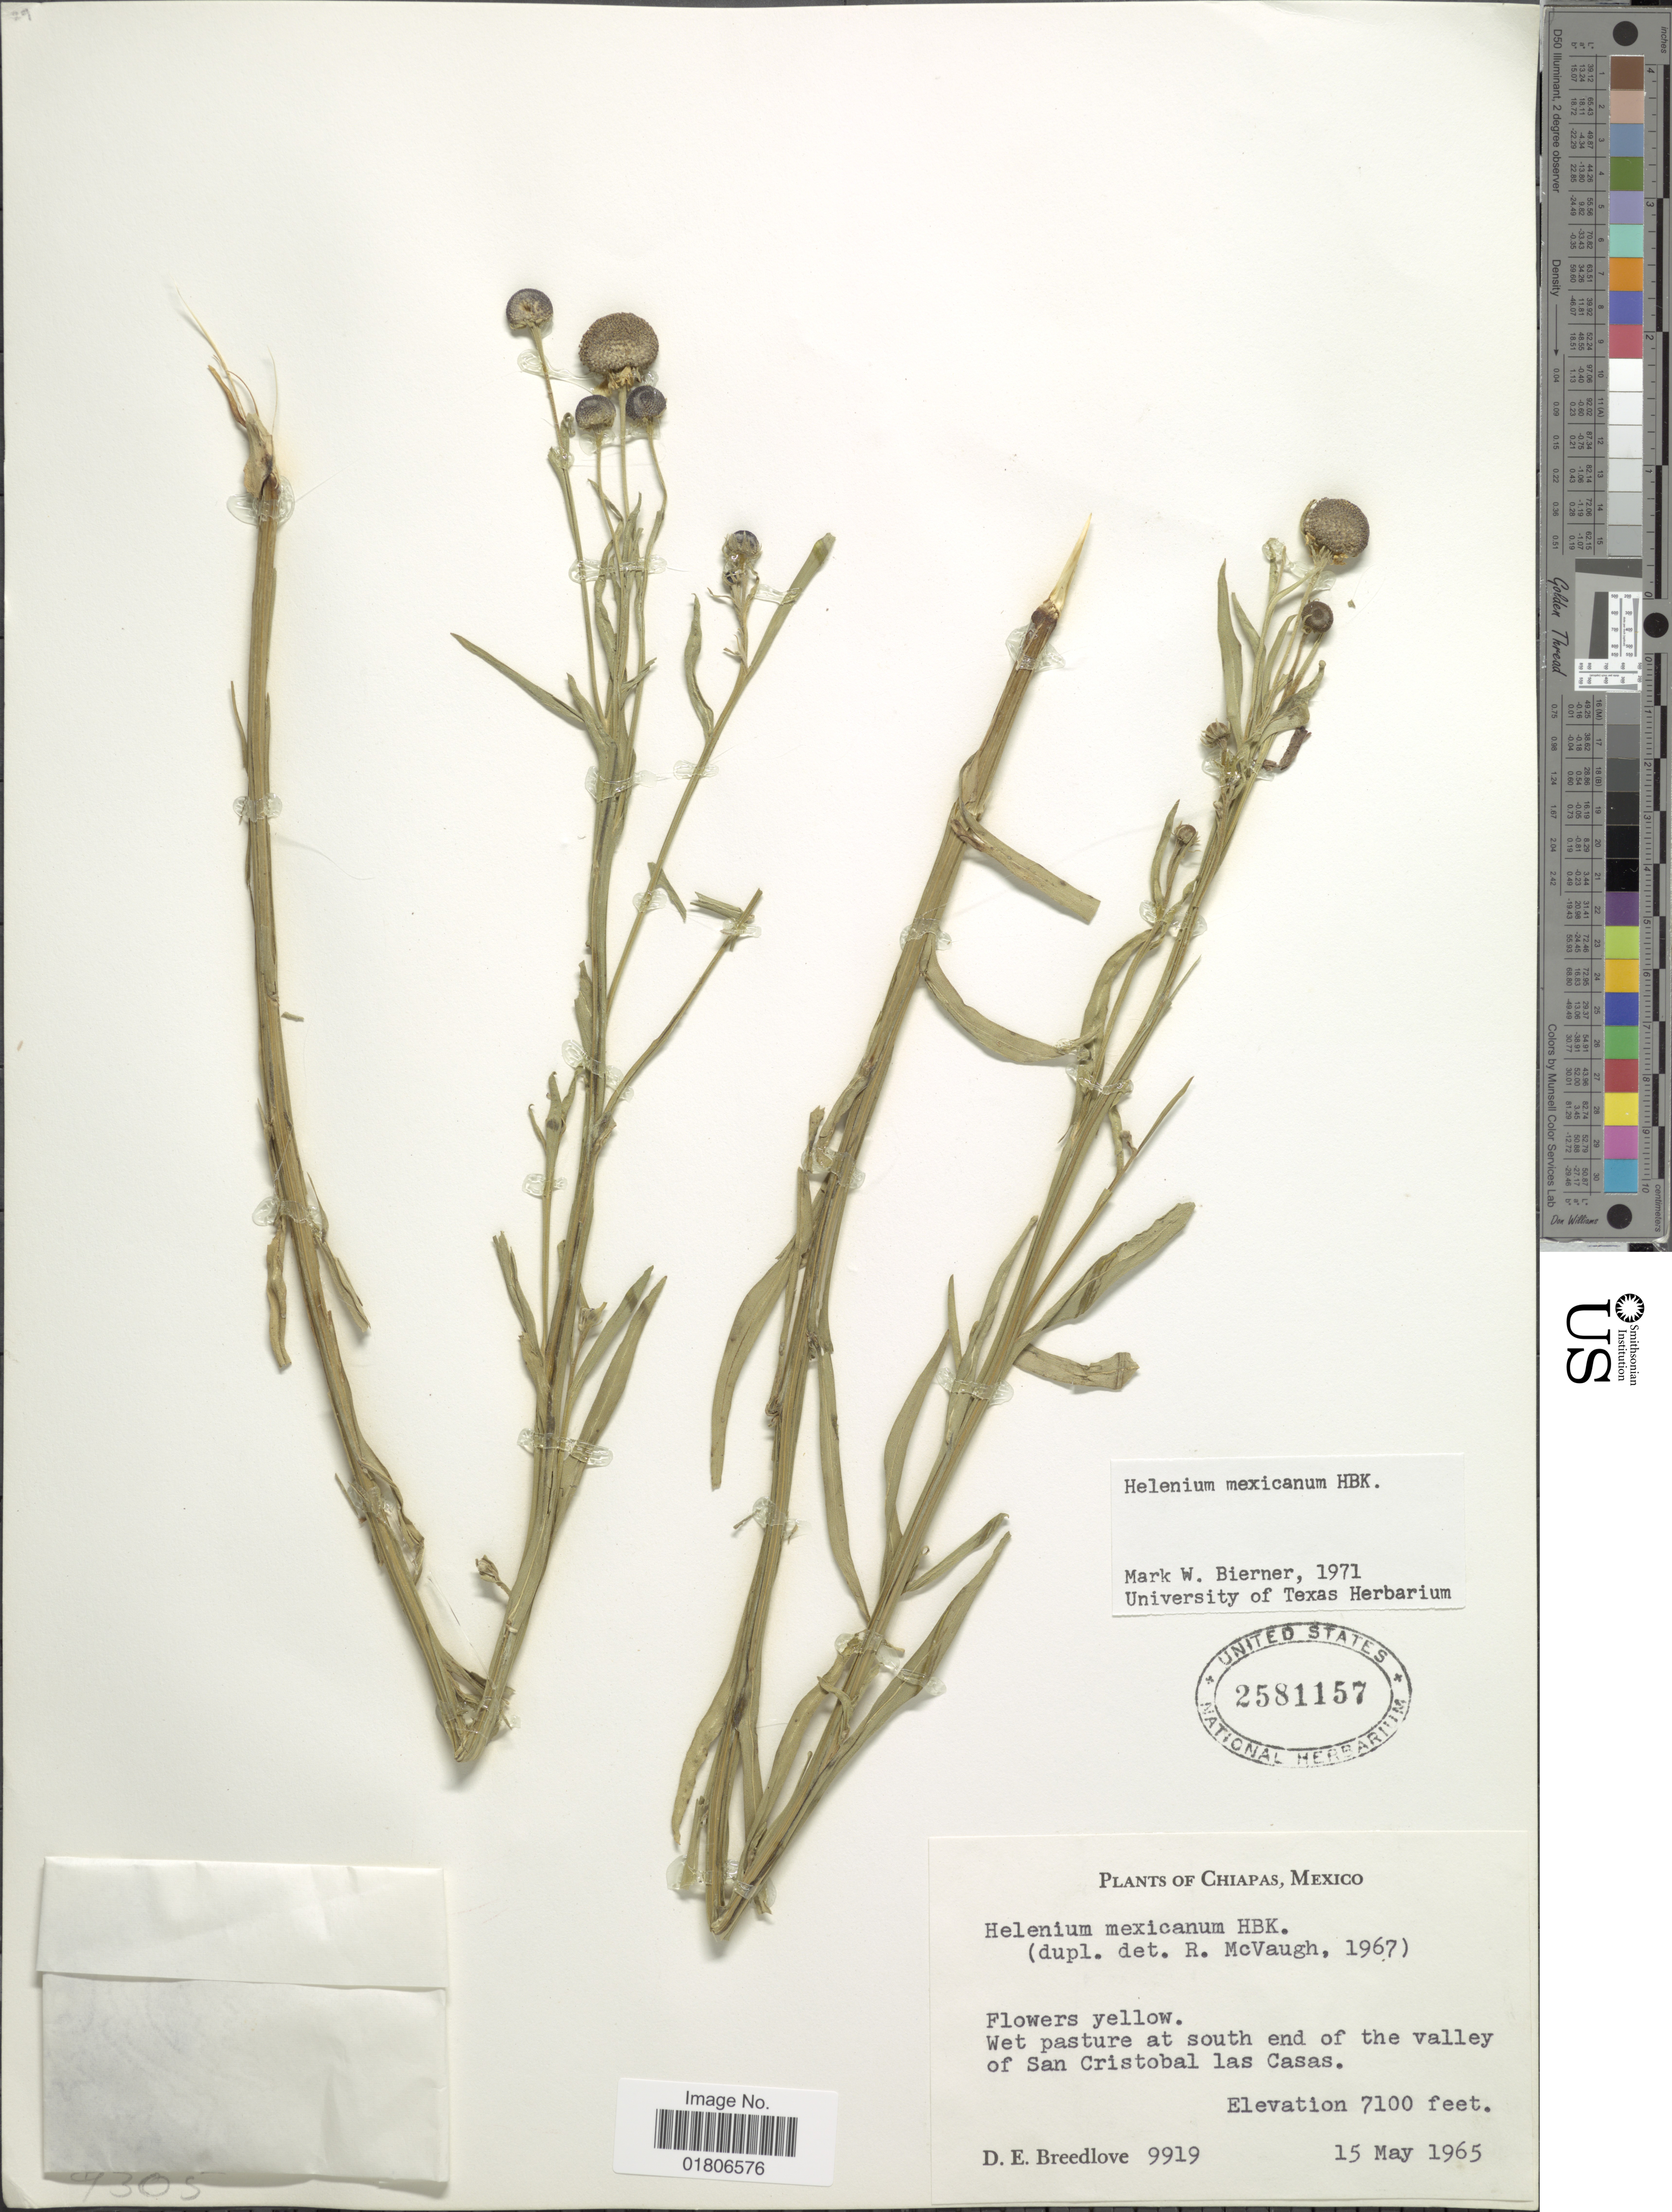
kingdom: Plantae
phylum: Tracheophyta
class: Magnoliopsida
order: Asterales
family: Asteraceae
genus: Helenium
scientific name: Helenium mexicanum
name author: Kunth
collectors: D. E. Breedlove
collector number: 9919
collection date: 1965-05-15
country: Mexico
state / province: Chiapas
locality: South end of the valley of San Cristobal las Casas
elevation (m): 2164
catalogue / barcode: US 2581157